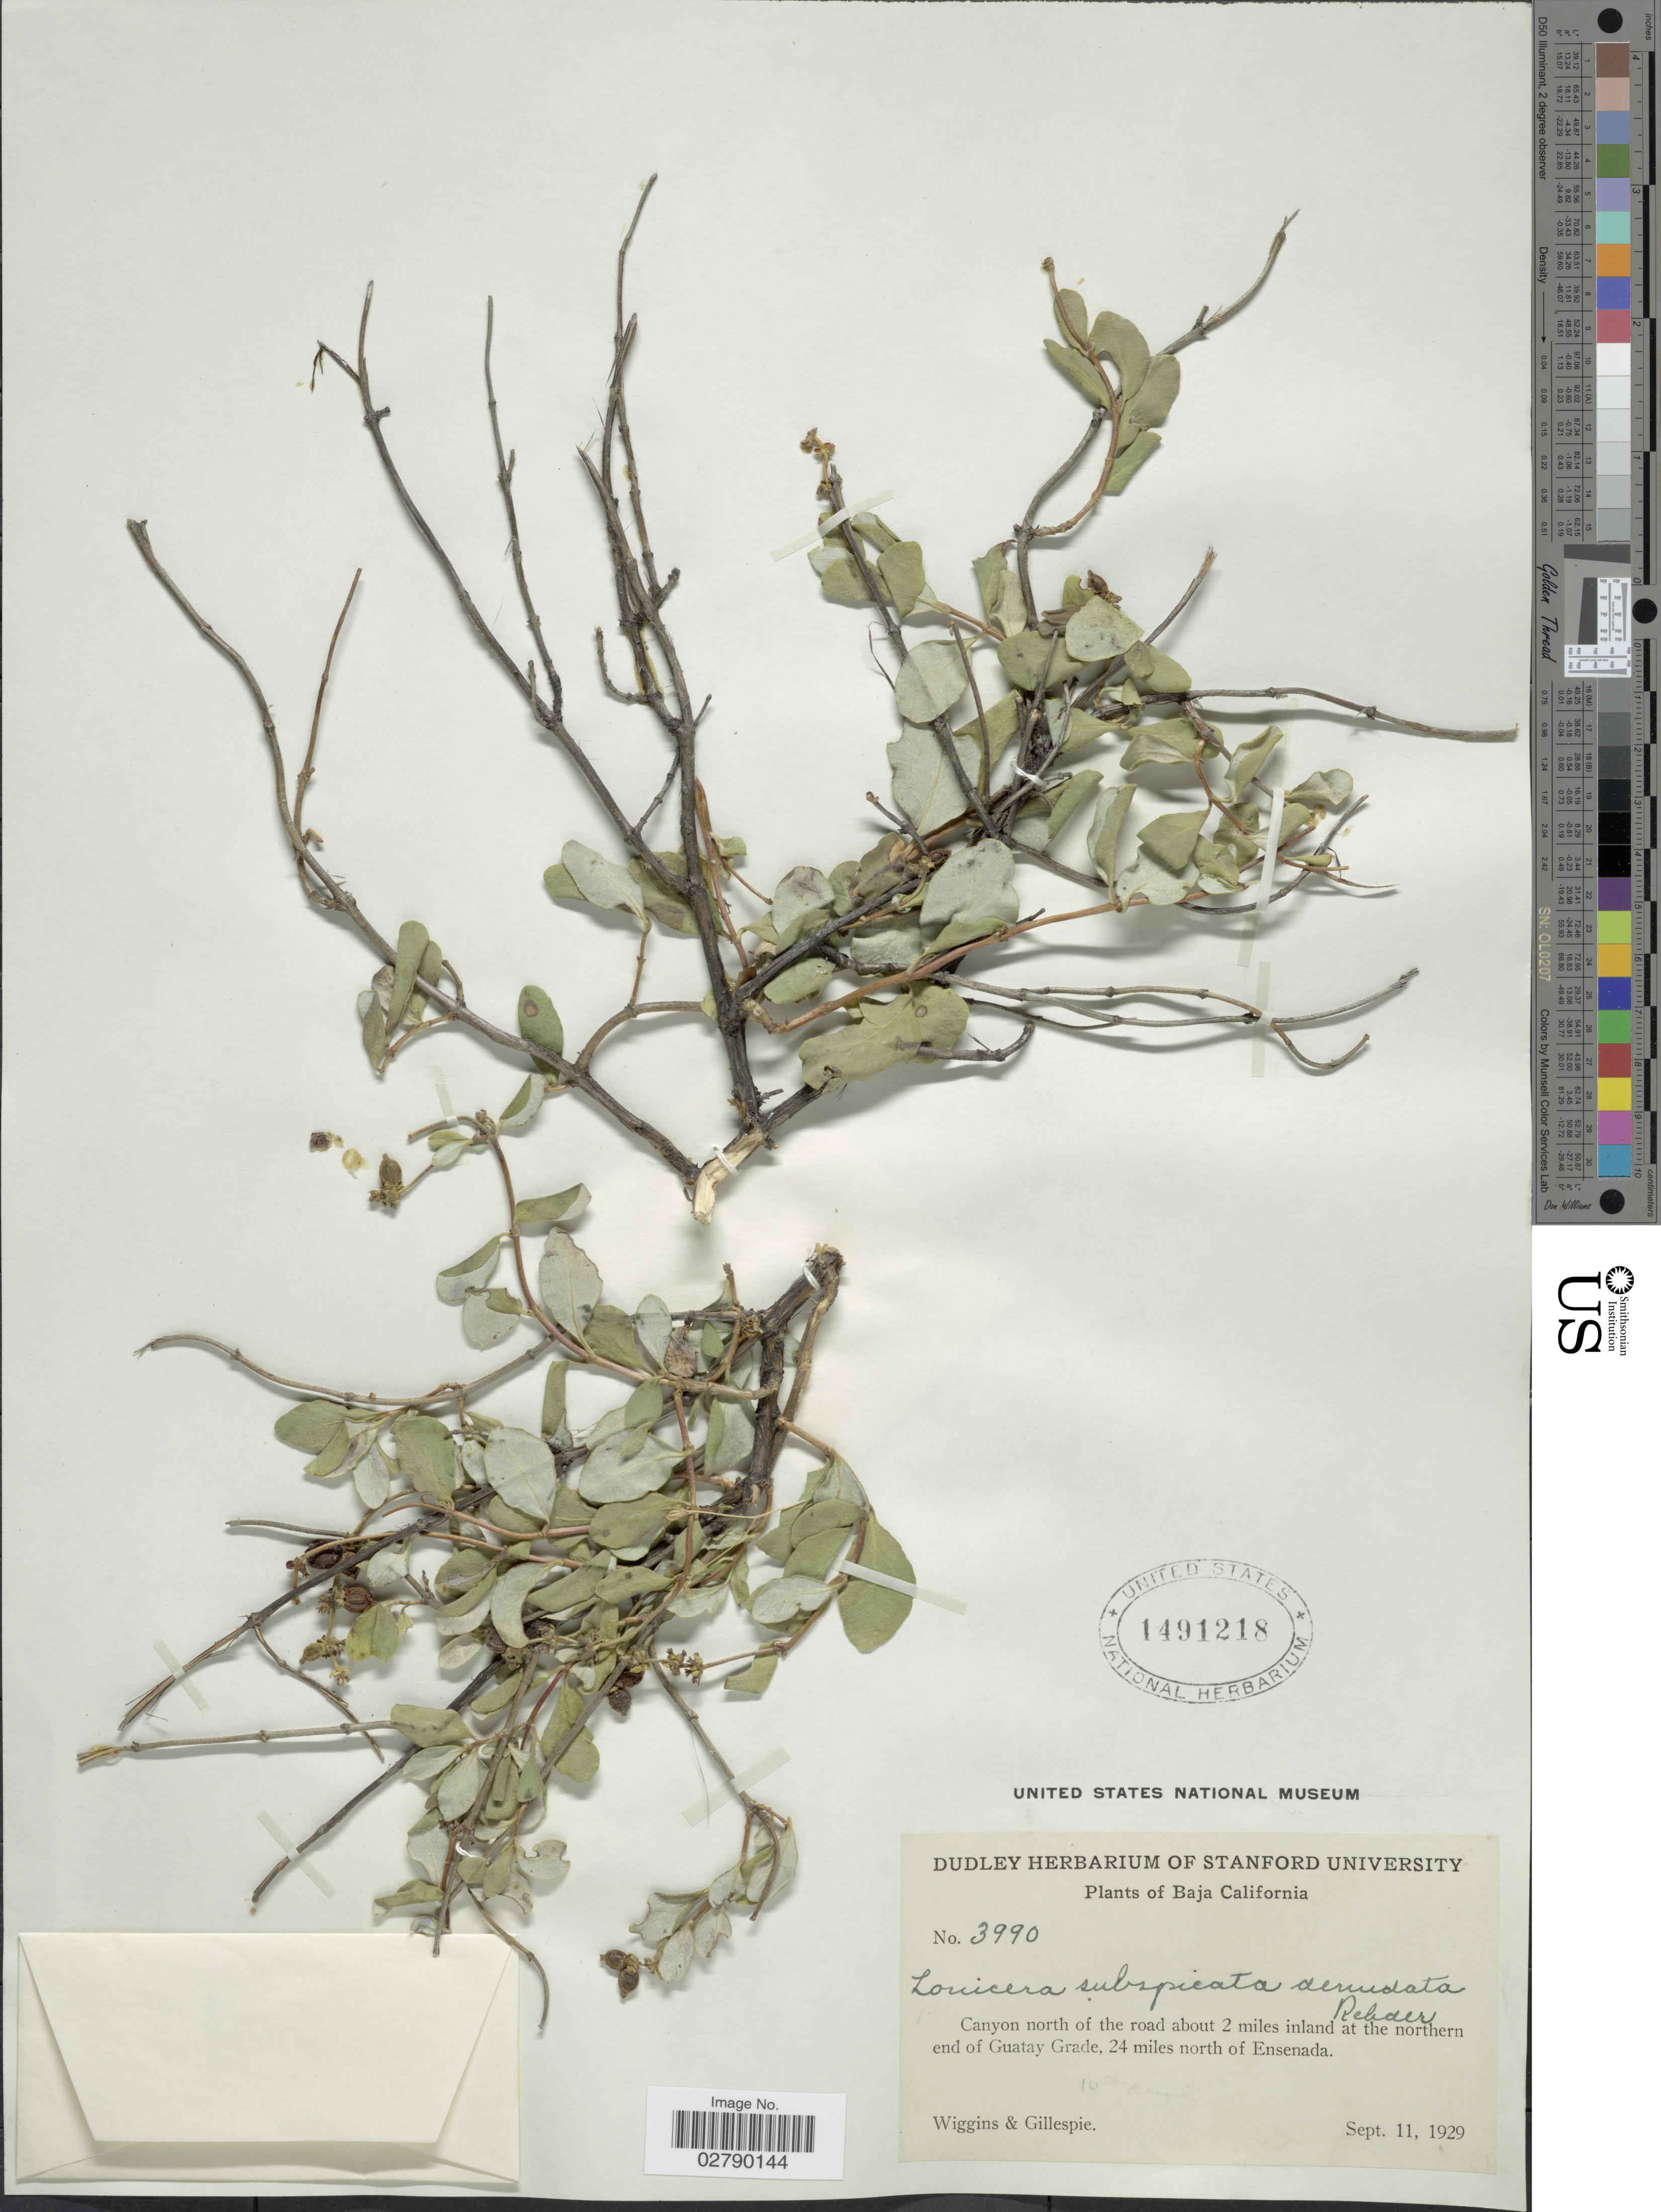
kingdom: Plantae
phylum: Tracheophyta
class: Magnoliopsida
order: Dipsacales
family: Caprifoliaceae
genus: Lonicera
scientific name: Lonicera subspicata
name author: Hook. & Arn.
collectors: -- Wiggins & -- Gillespie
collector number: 3990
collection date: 1929-09-11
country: Mexico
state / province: Baja California Norte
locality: Canyon north of the road about 2 miles inland at the northern end of Guatay Grade, 24 miles north of Ensenada.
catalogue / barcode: US 1491218